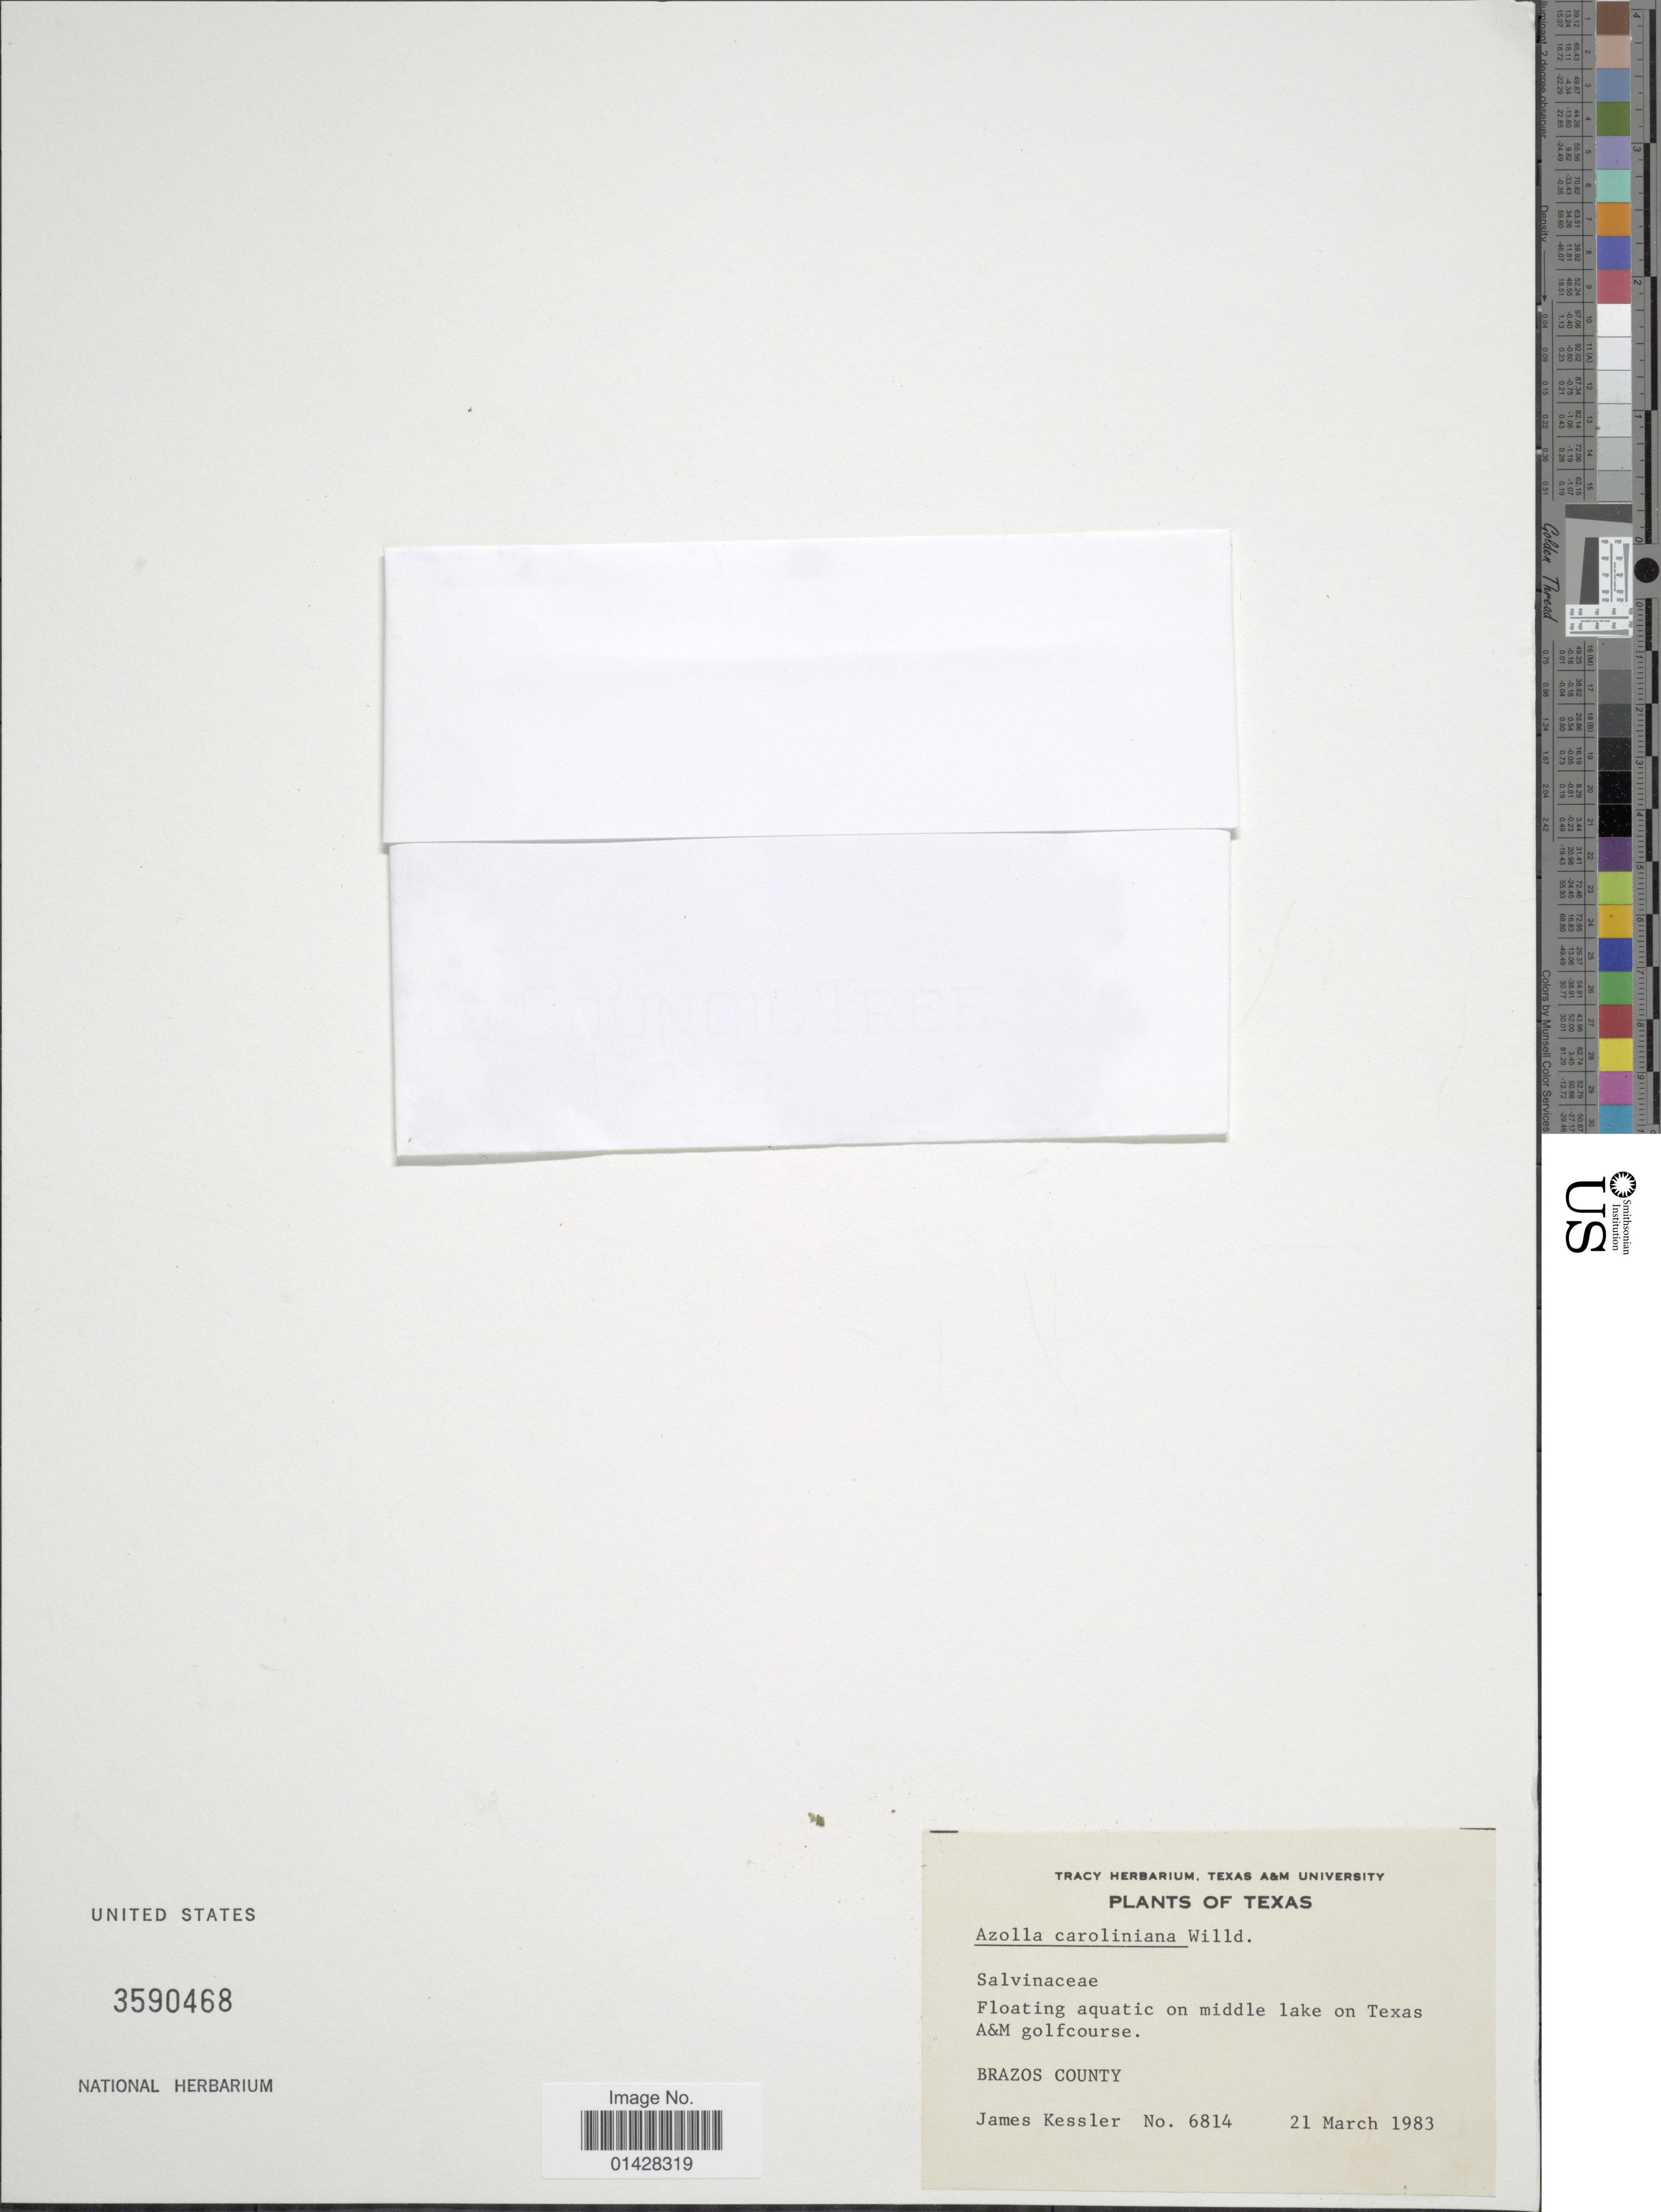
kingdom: Plantae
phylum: Tracheophyta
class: Polypodiopsida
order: Salviniales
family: Salviniaceae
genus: Azolla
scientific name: Azolla caroliniana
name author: Willd.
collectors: J. W. Kessler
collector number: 6814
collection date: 1983-03-21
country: United States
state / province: Texas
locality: Floating aquatic on middle lake on Texas A&M golfcourse, Brazos County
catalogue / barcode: US 3590468